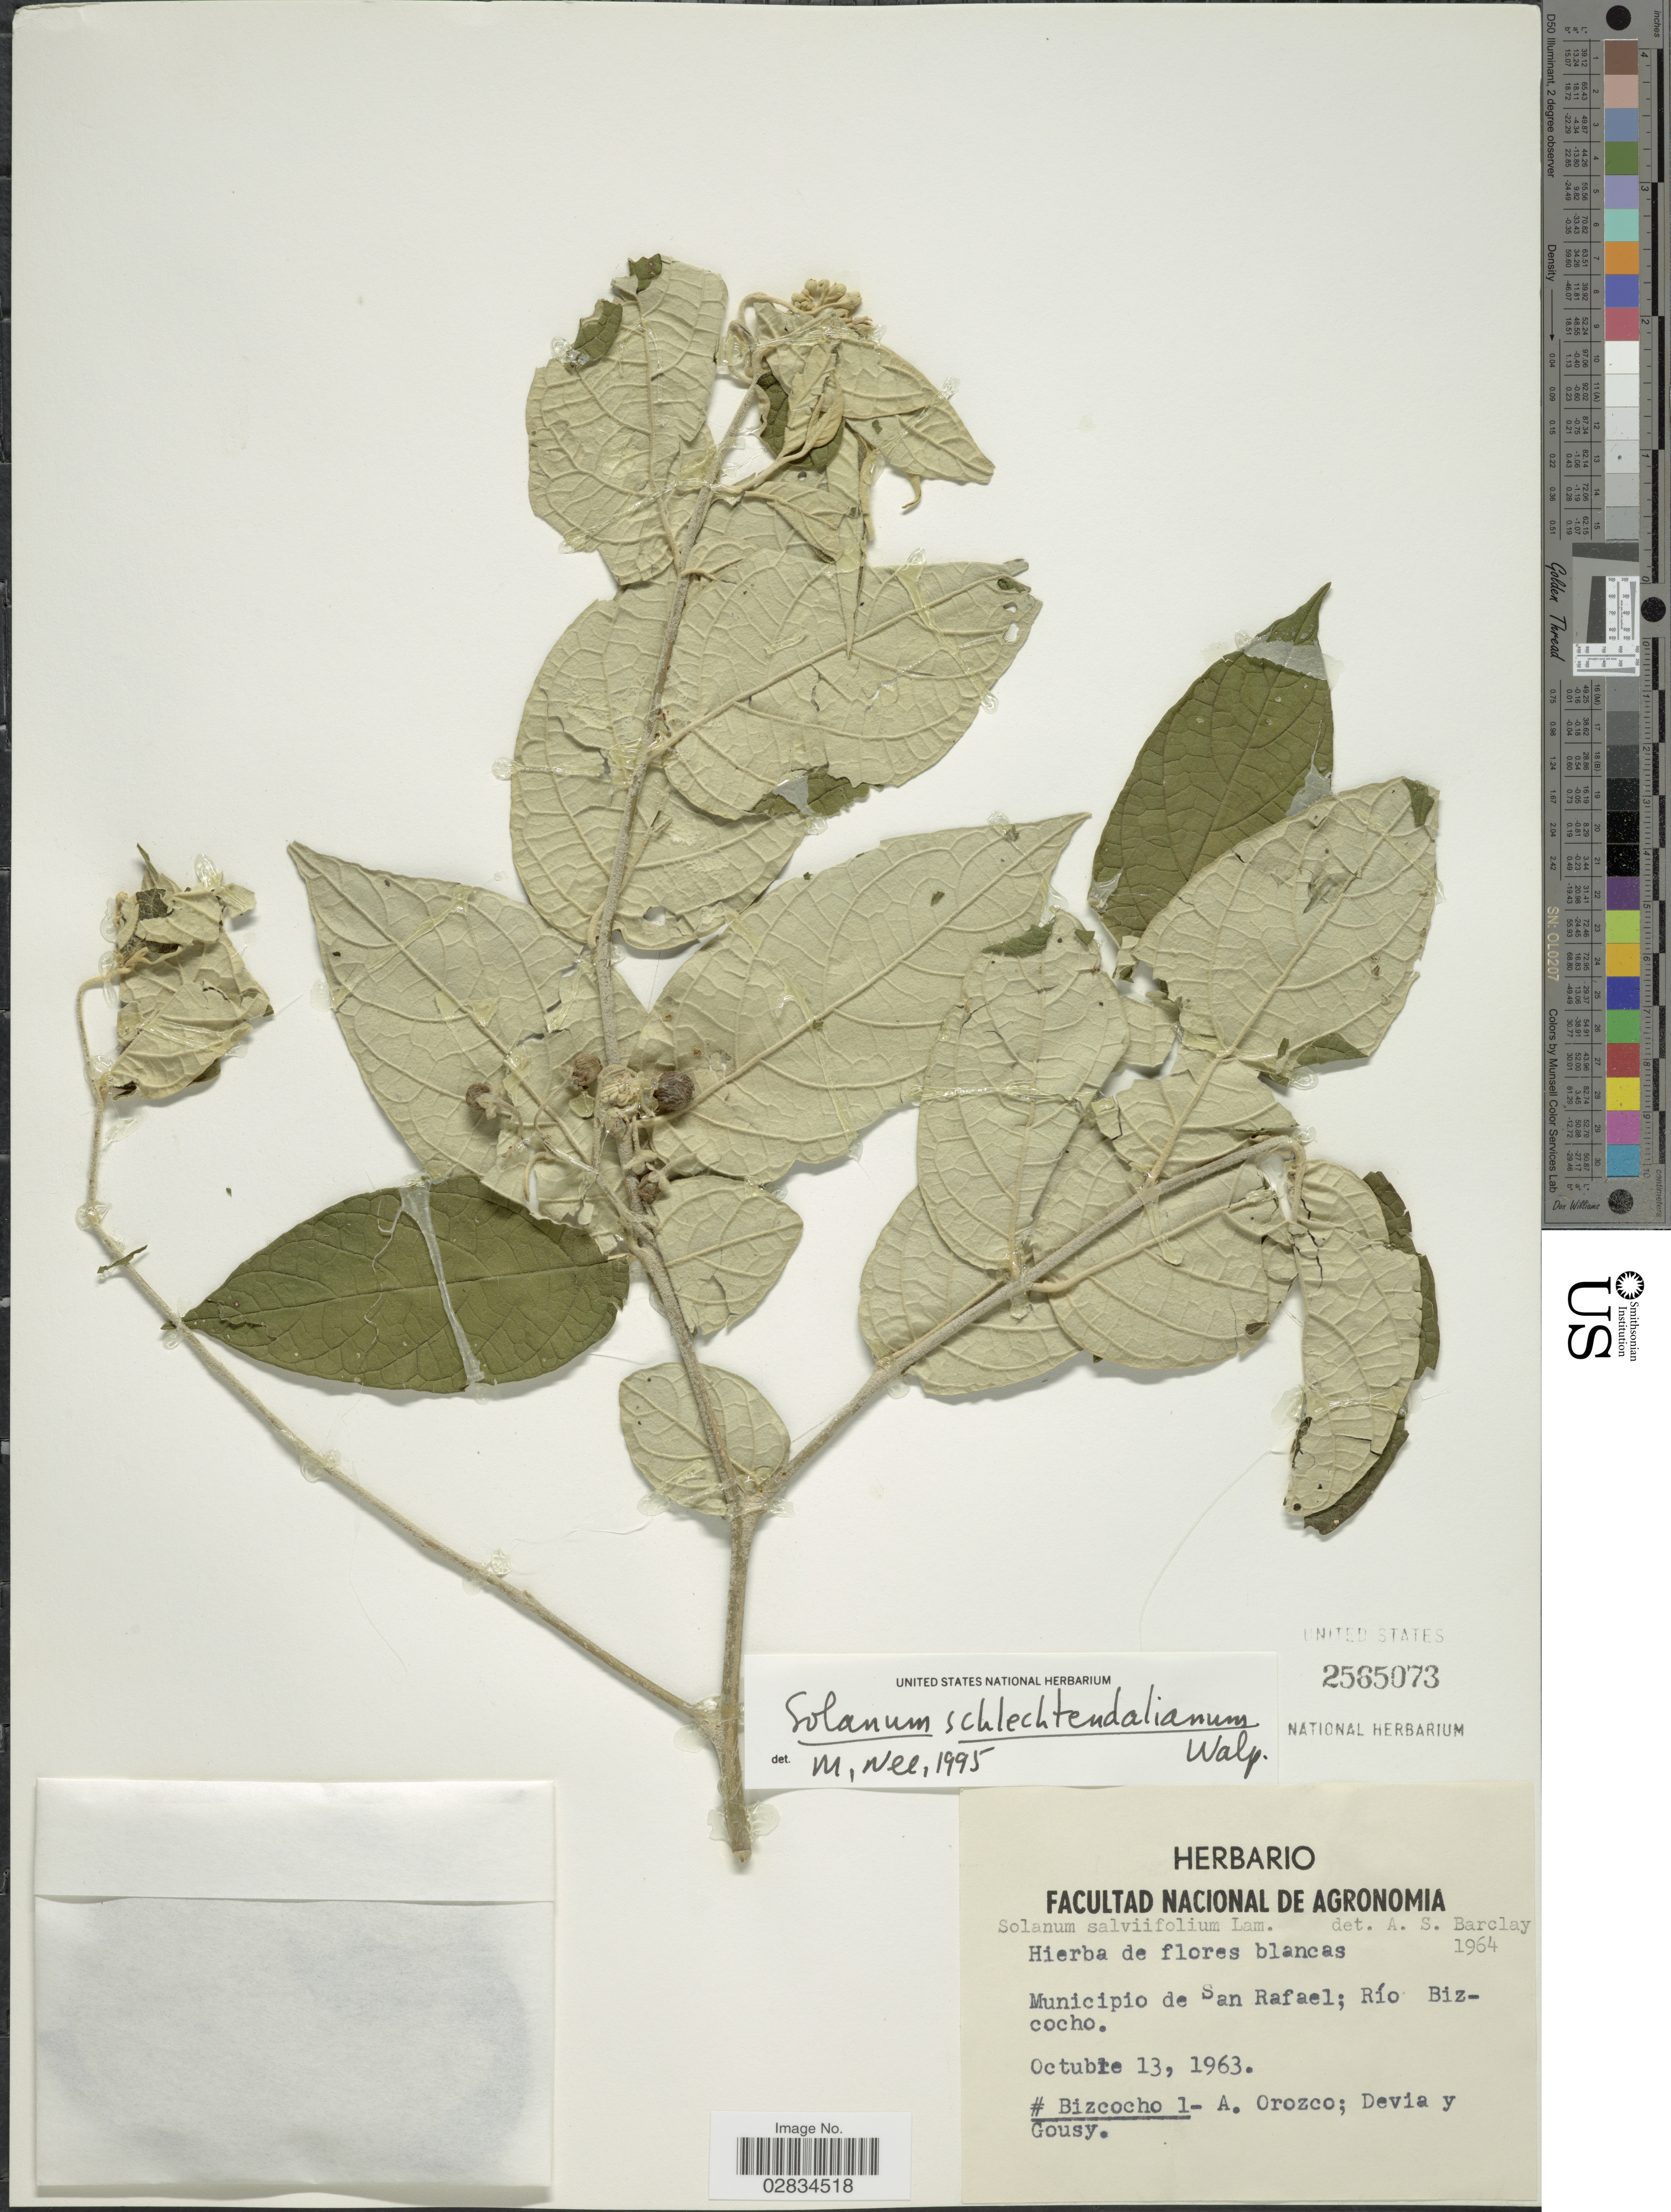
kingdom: Plantae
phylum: Tracheophyta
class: Magnoliopsida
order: Solanales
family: Solanaceae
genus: Solanum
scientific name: Solanum schlechtendalianum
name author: Walp.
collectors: A. Orozco, -. Devia & Gousy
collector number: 1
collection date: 1963-10-13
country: Colombia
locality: Municipio de San Rafael; Río Bizcocho.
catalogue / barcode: US 2565073